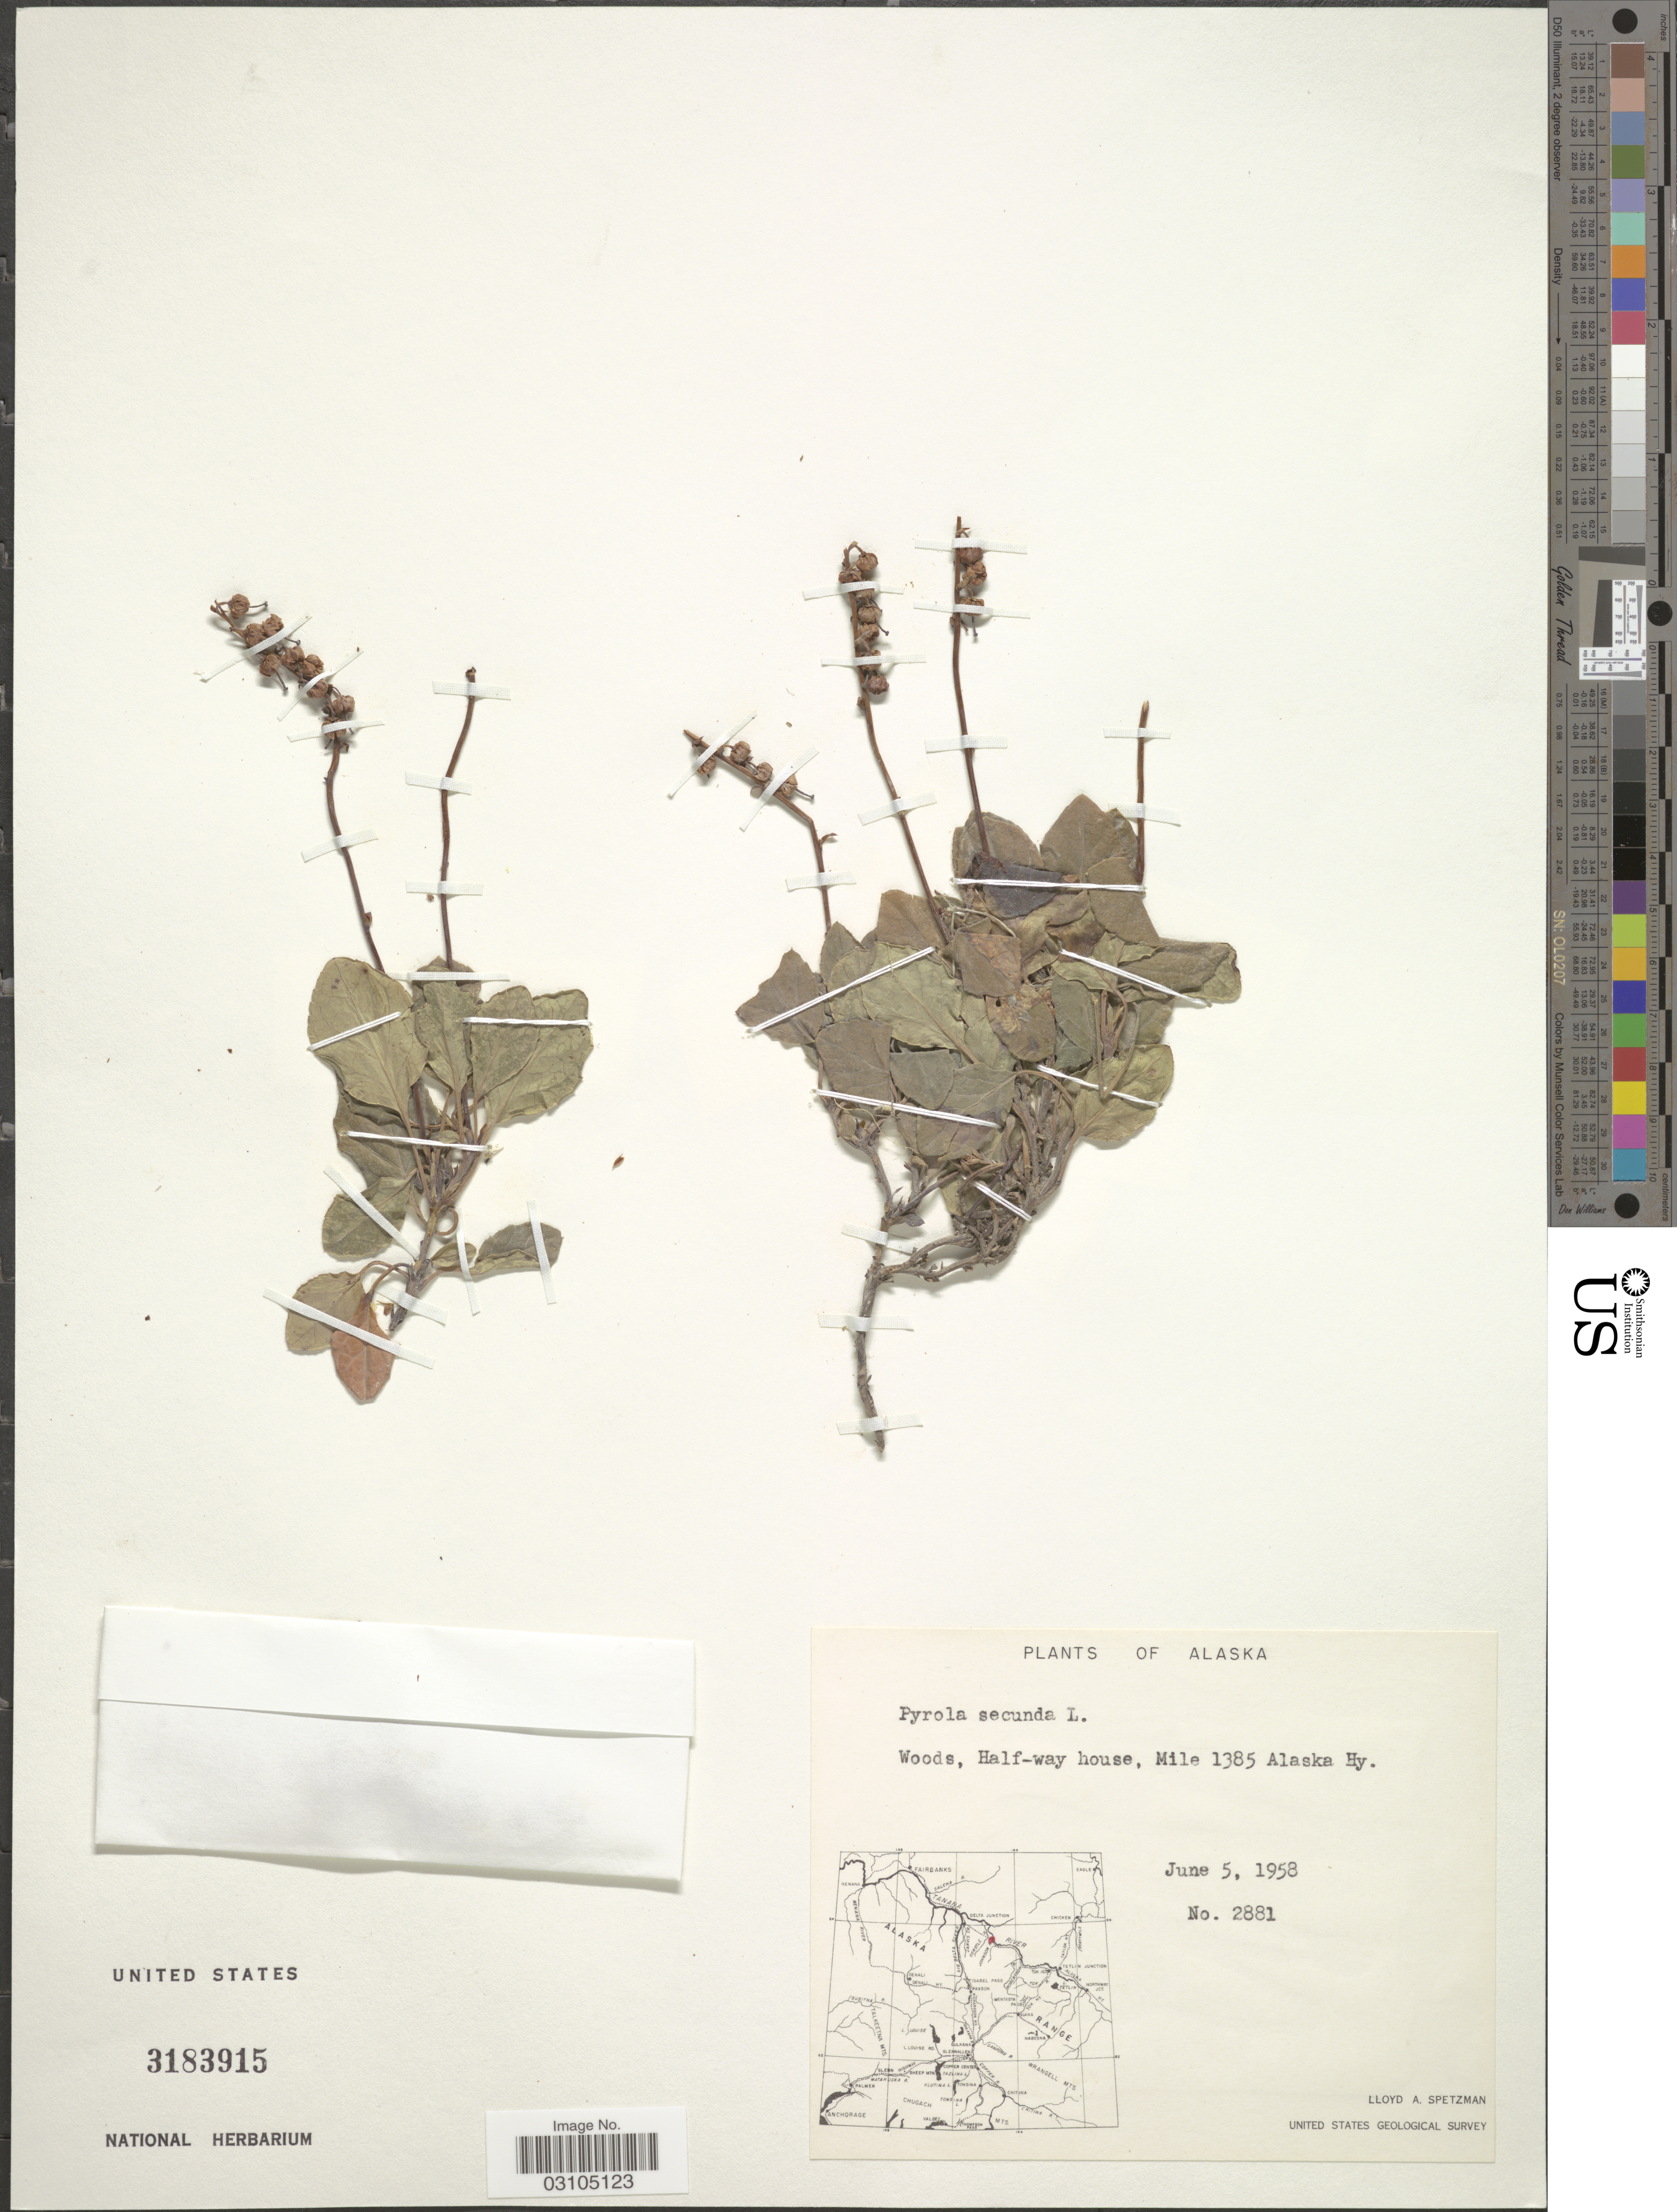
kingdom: Plantae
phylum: Tracheophyta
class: Magnoliopsida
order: Ericales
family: Ericaceae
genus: Orthilia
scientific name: Orthilia secunda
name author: (L.) House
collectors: L. Spetzman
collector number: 2881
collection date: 1958-06-05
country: United States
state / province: Alaska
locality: Half-way house, Mile 1385 Alaska Hy.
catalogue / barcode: US 3183915